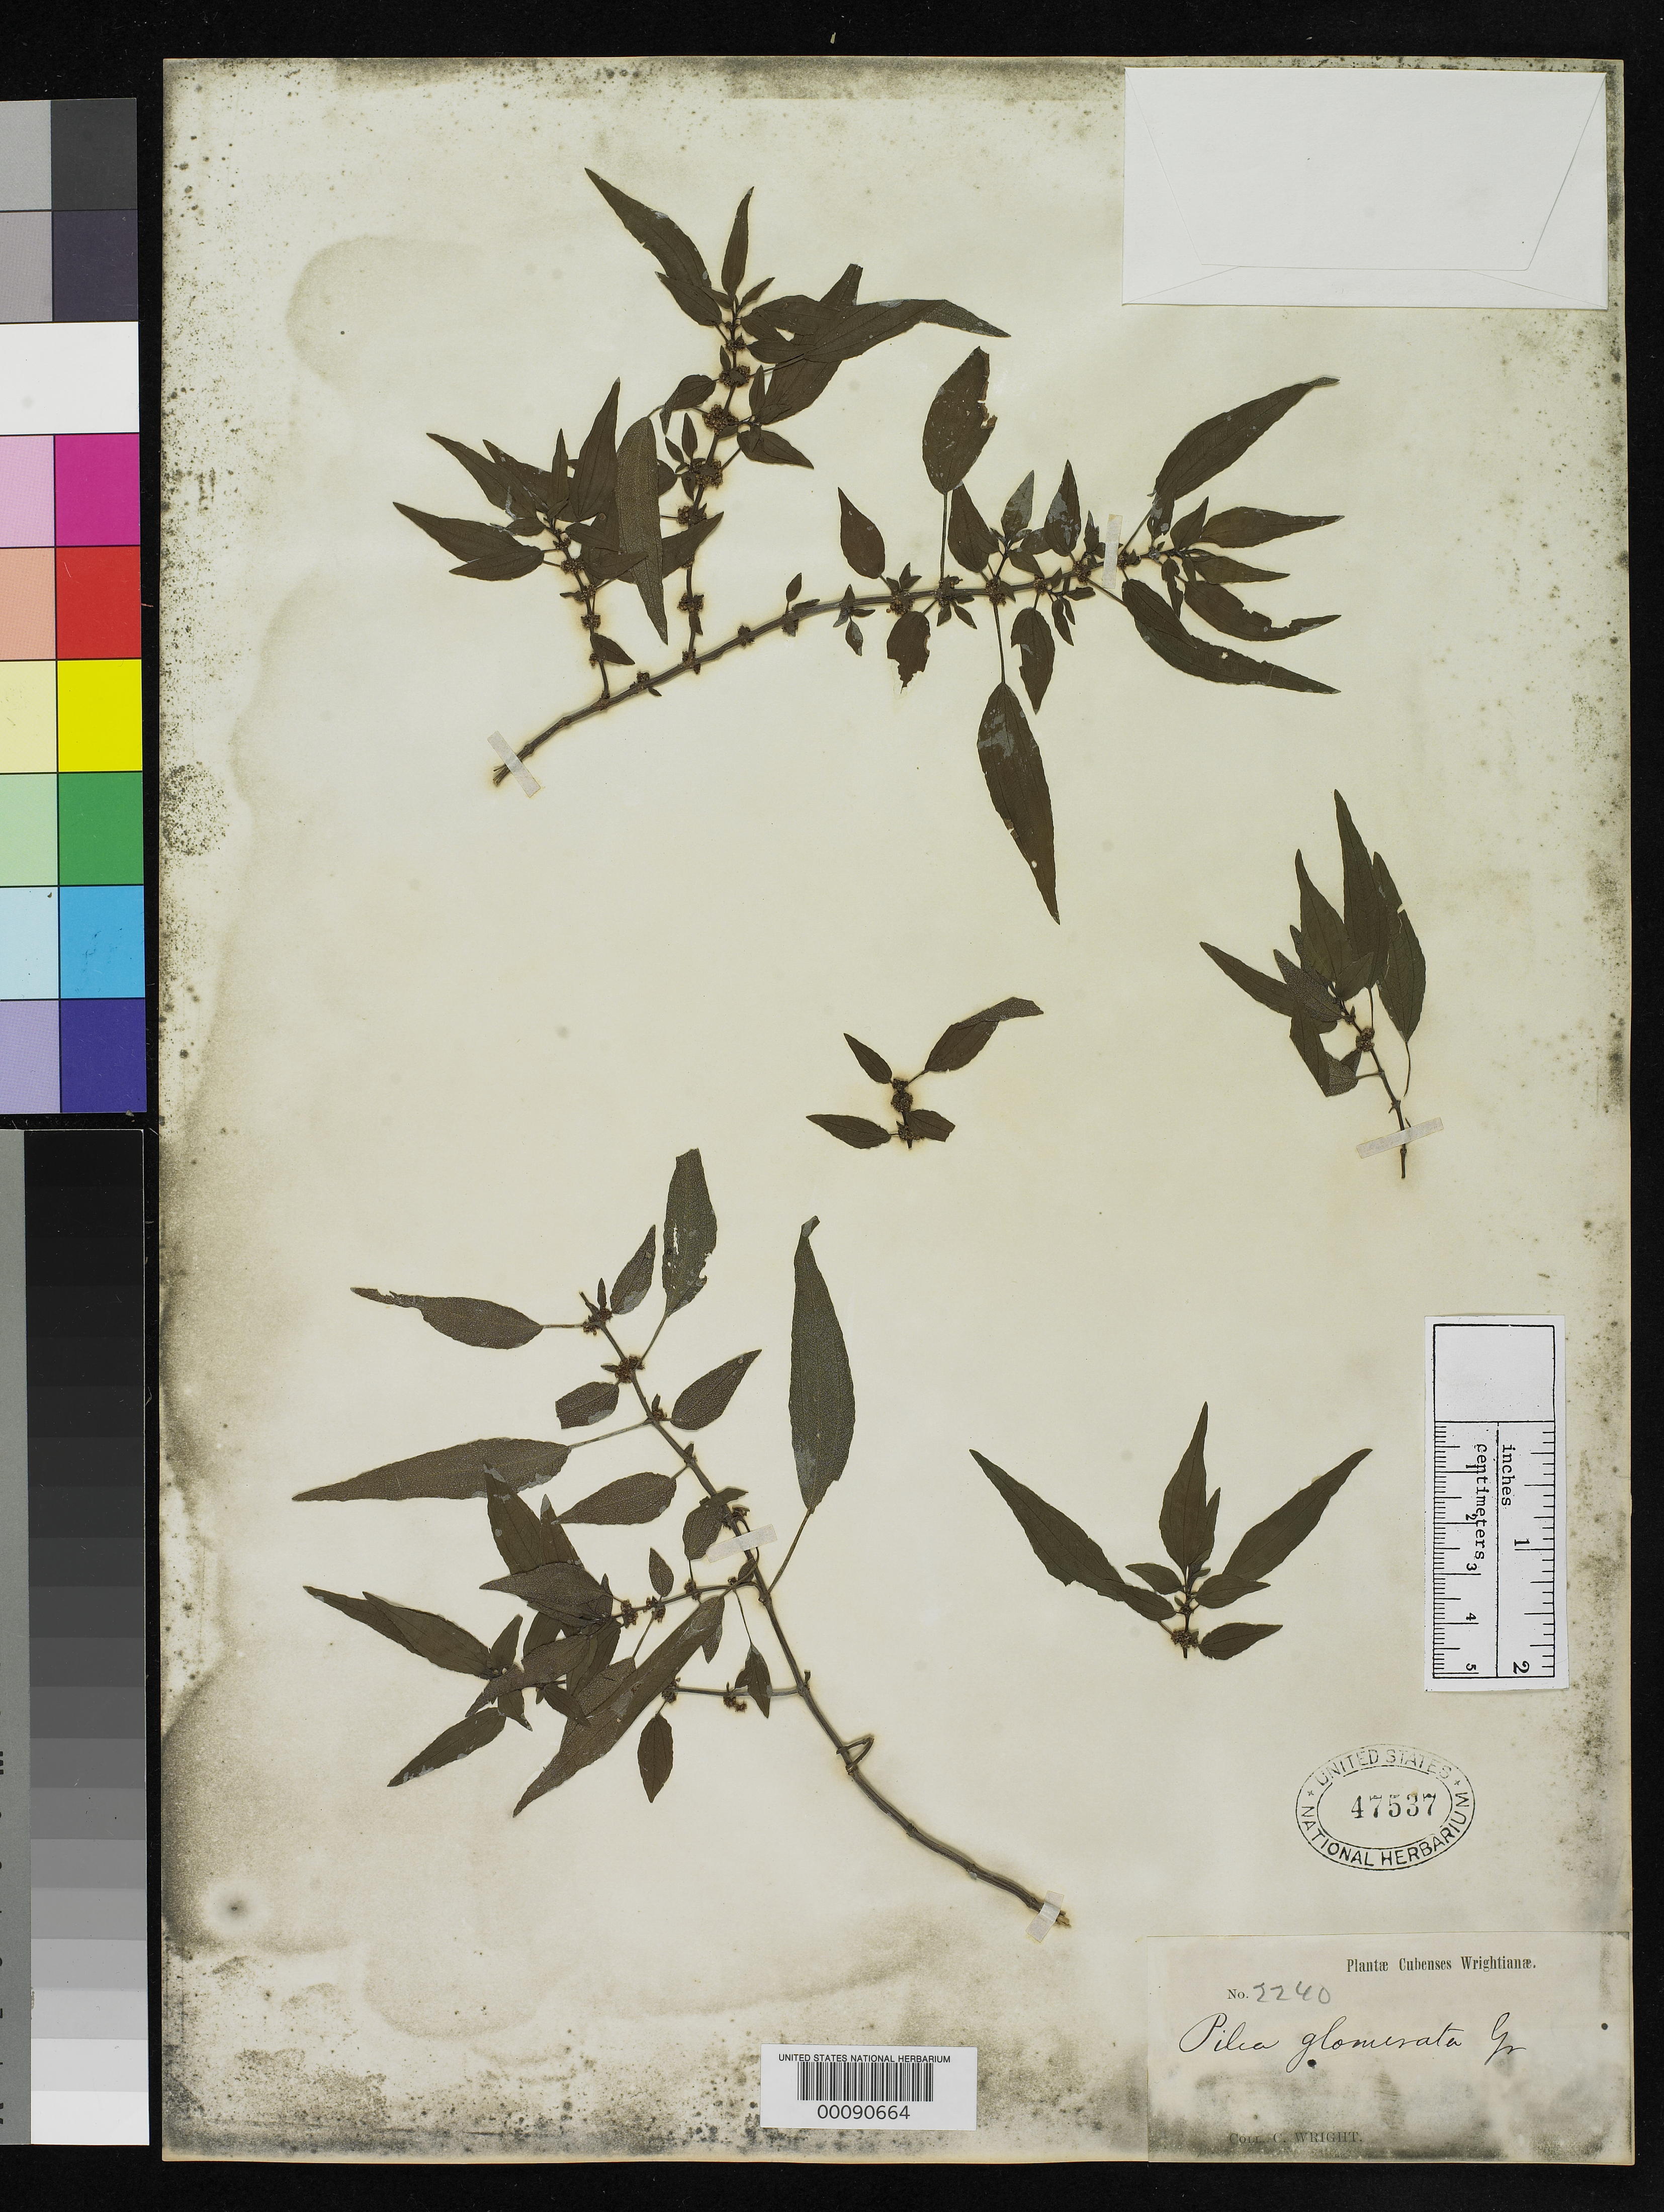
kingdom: Plantae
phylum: Tracheophyta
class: Magnoliopsida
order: Rosales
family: Urticaceae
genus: Pilea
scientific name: Pilea glomerata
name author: Griseb.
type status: Isotype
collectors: C. Wright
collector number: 2240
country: Cuba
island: Greater Antilles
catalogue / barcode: US 47537